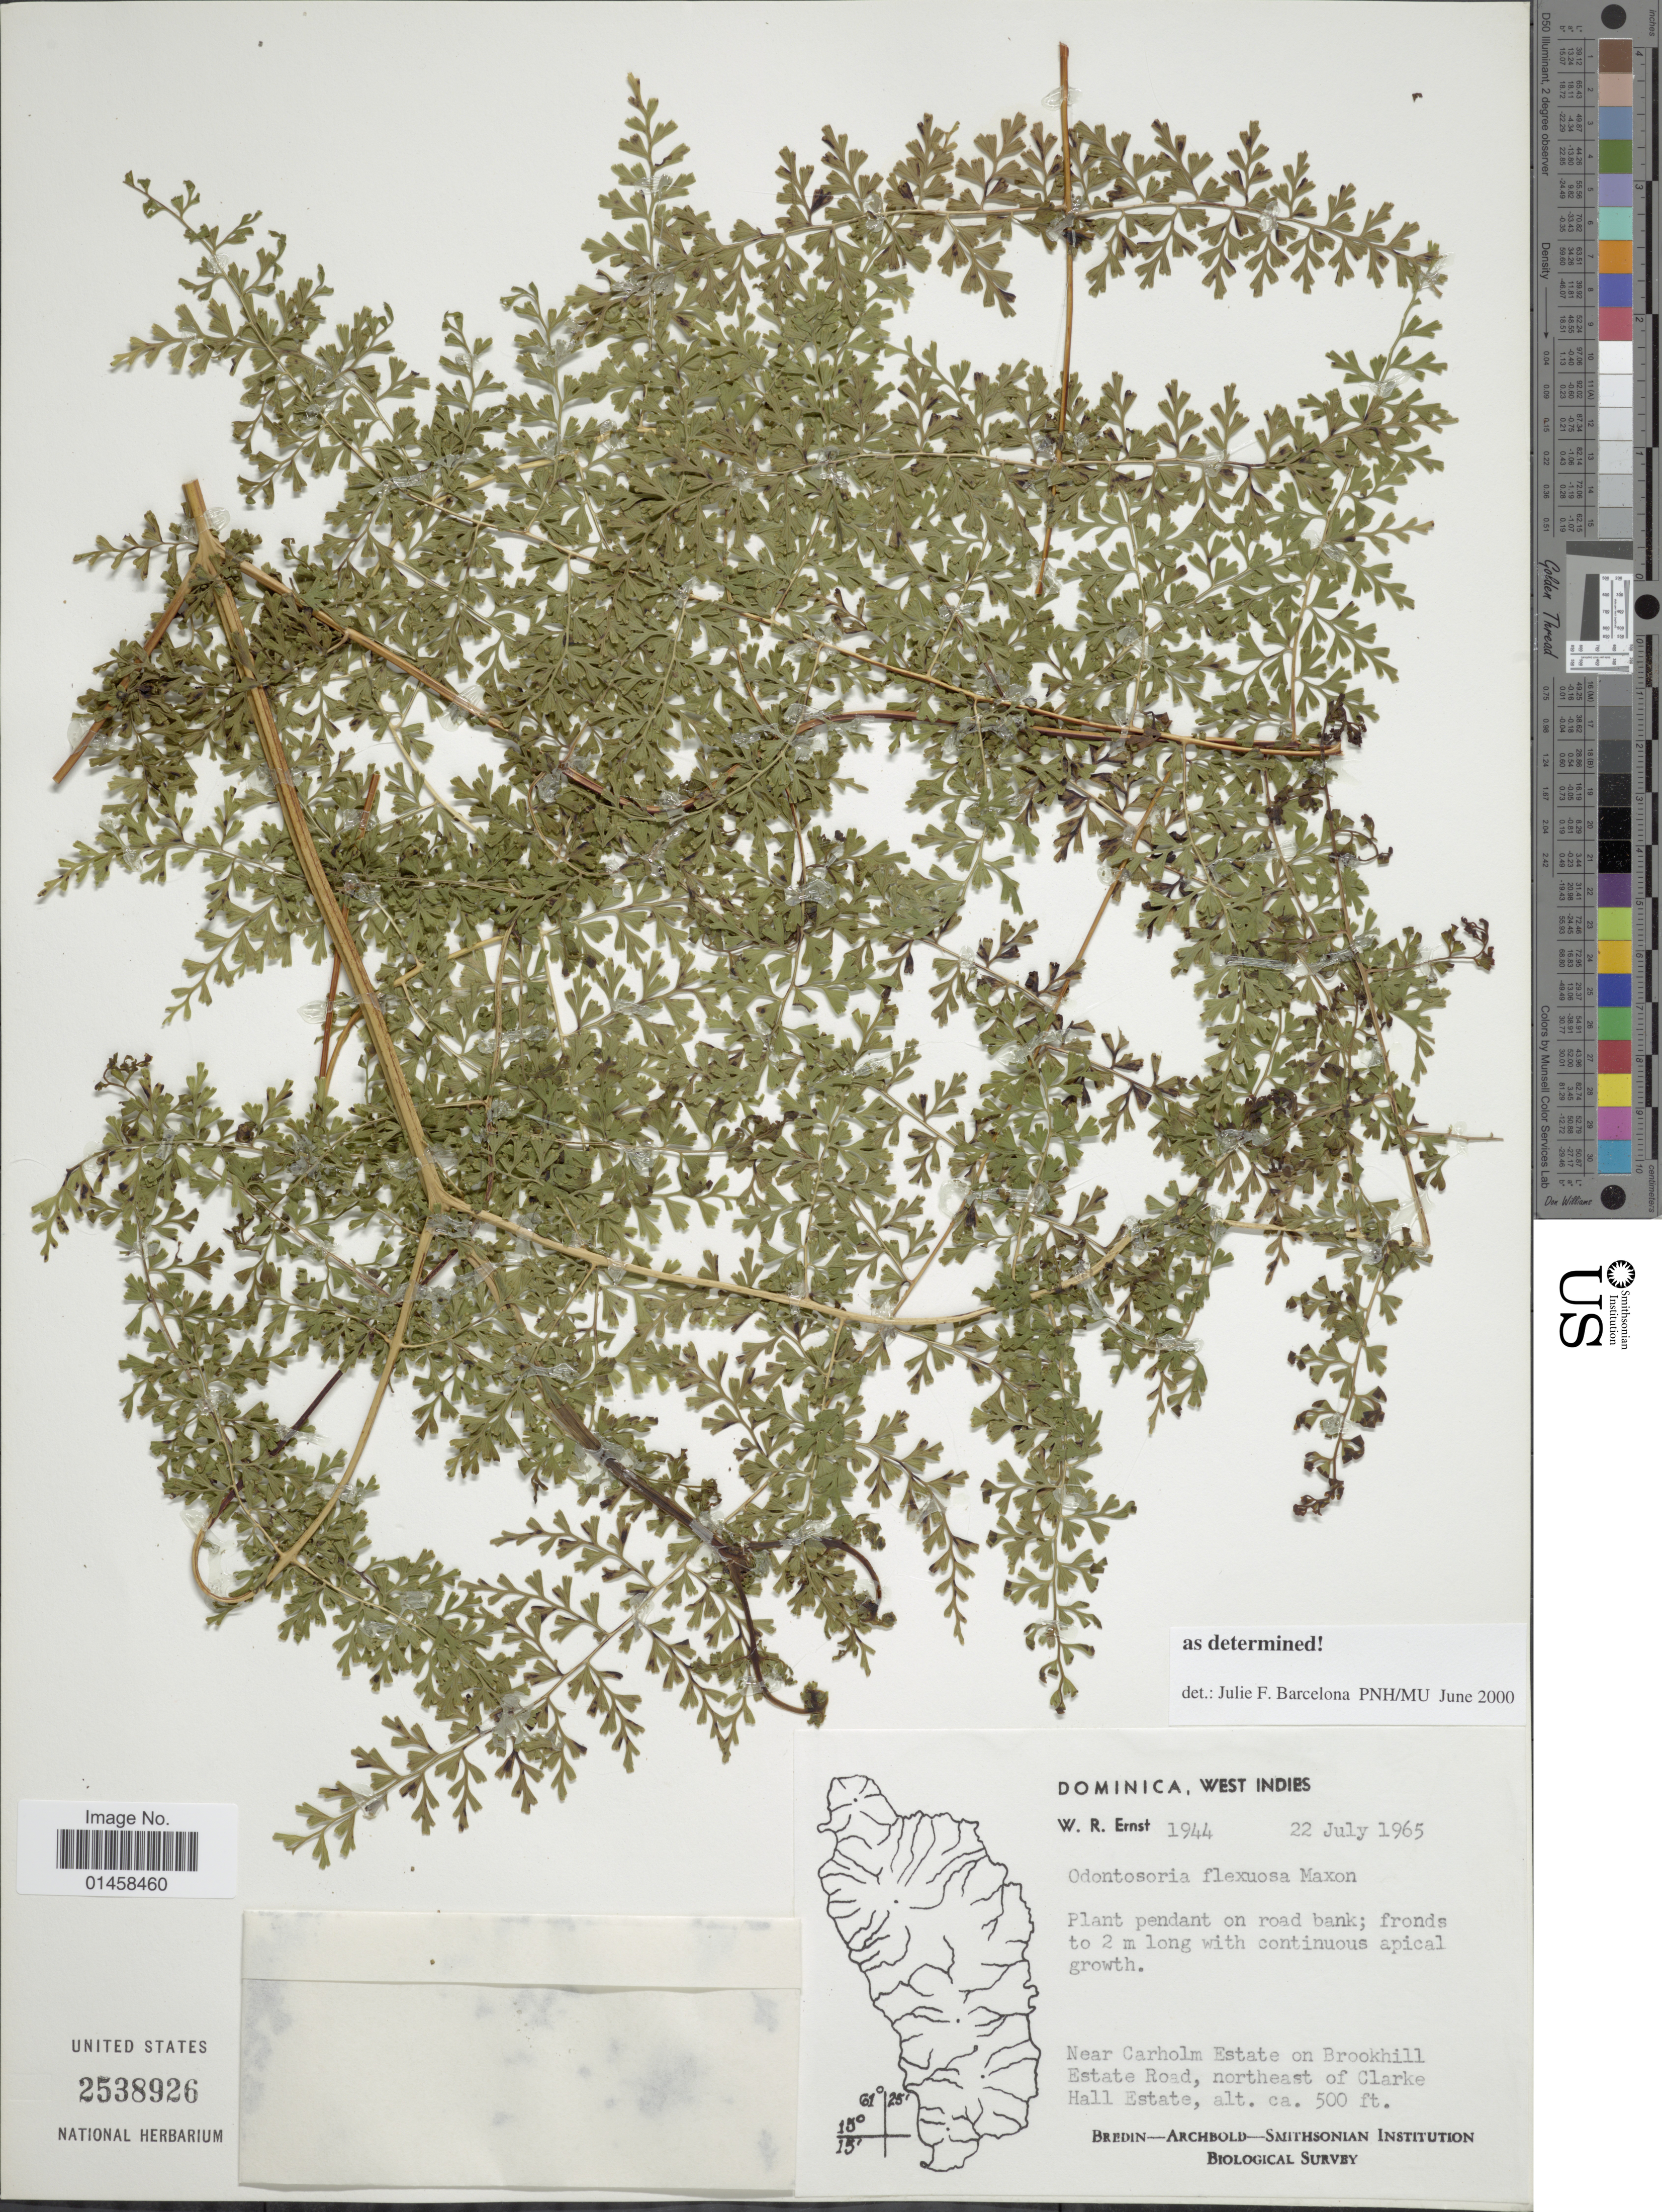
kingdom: Plantae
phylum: Tracheophyta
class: Polypodiopsida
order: Polypodiales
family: Lindsaeaceae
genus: Odontosoria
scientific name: Odontosoria flexuosa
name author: (Spreng. ex Kunze) Maxon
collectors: W. R. Ernst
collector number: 1944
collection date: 1965-07-22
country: Dominica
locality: Near Carholm Estate on Brookhill Estate Road, northeast of Clarke Hall Estate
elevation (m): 152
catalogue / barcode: US 2538926